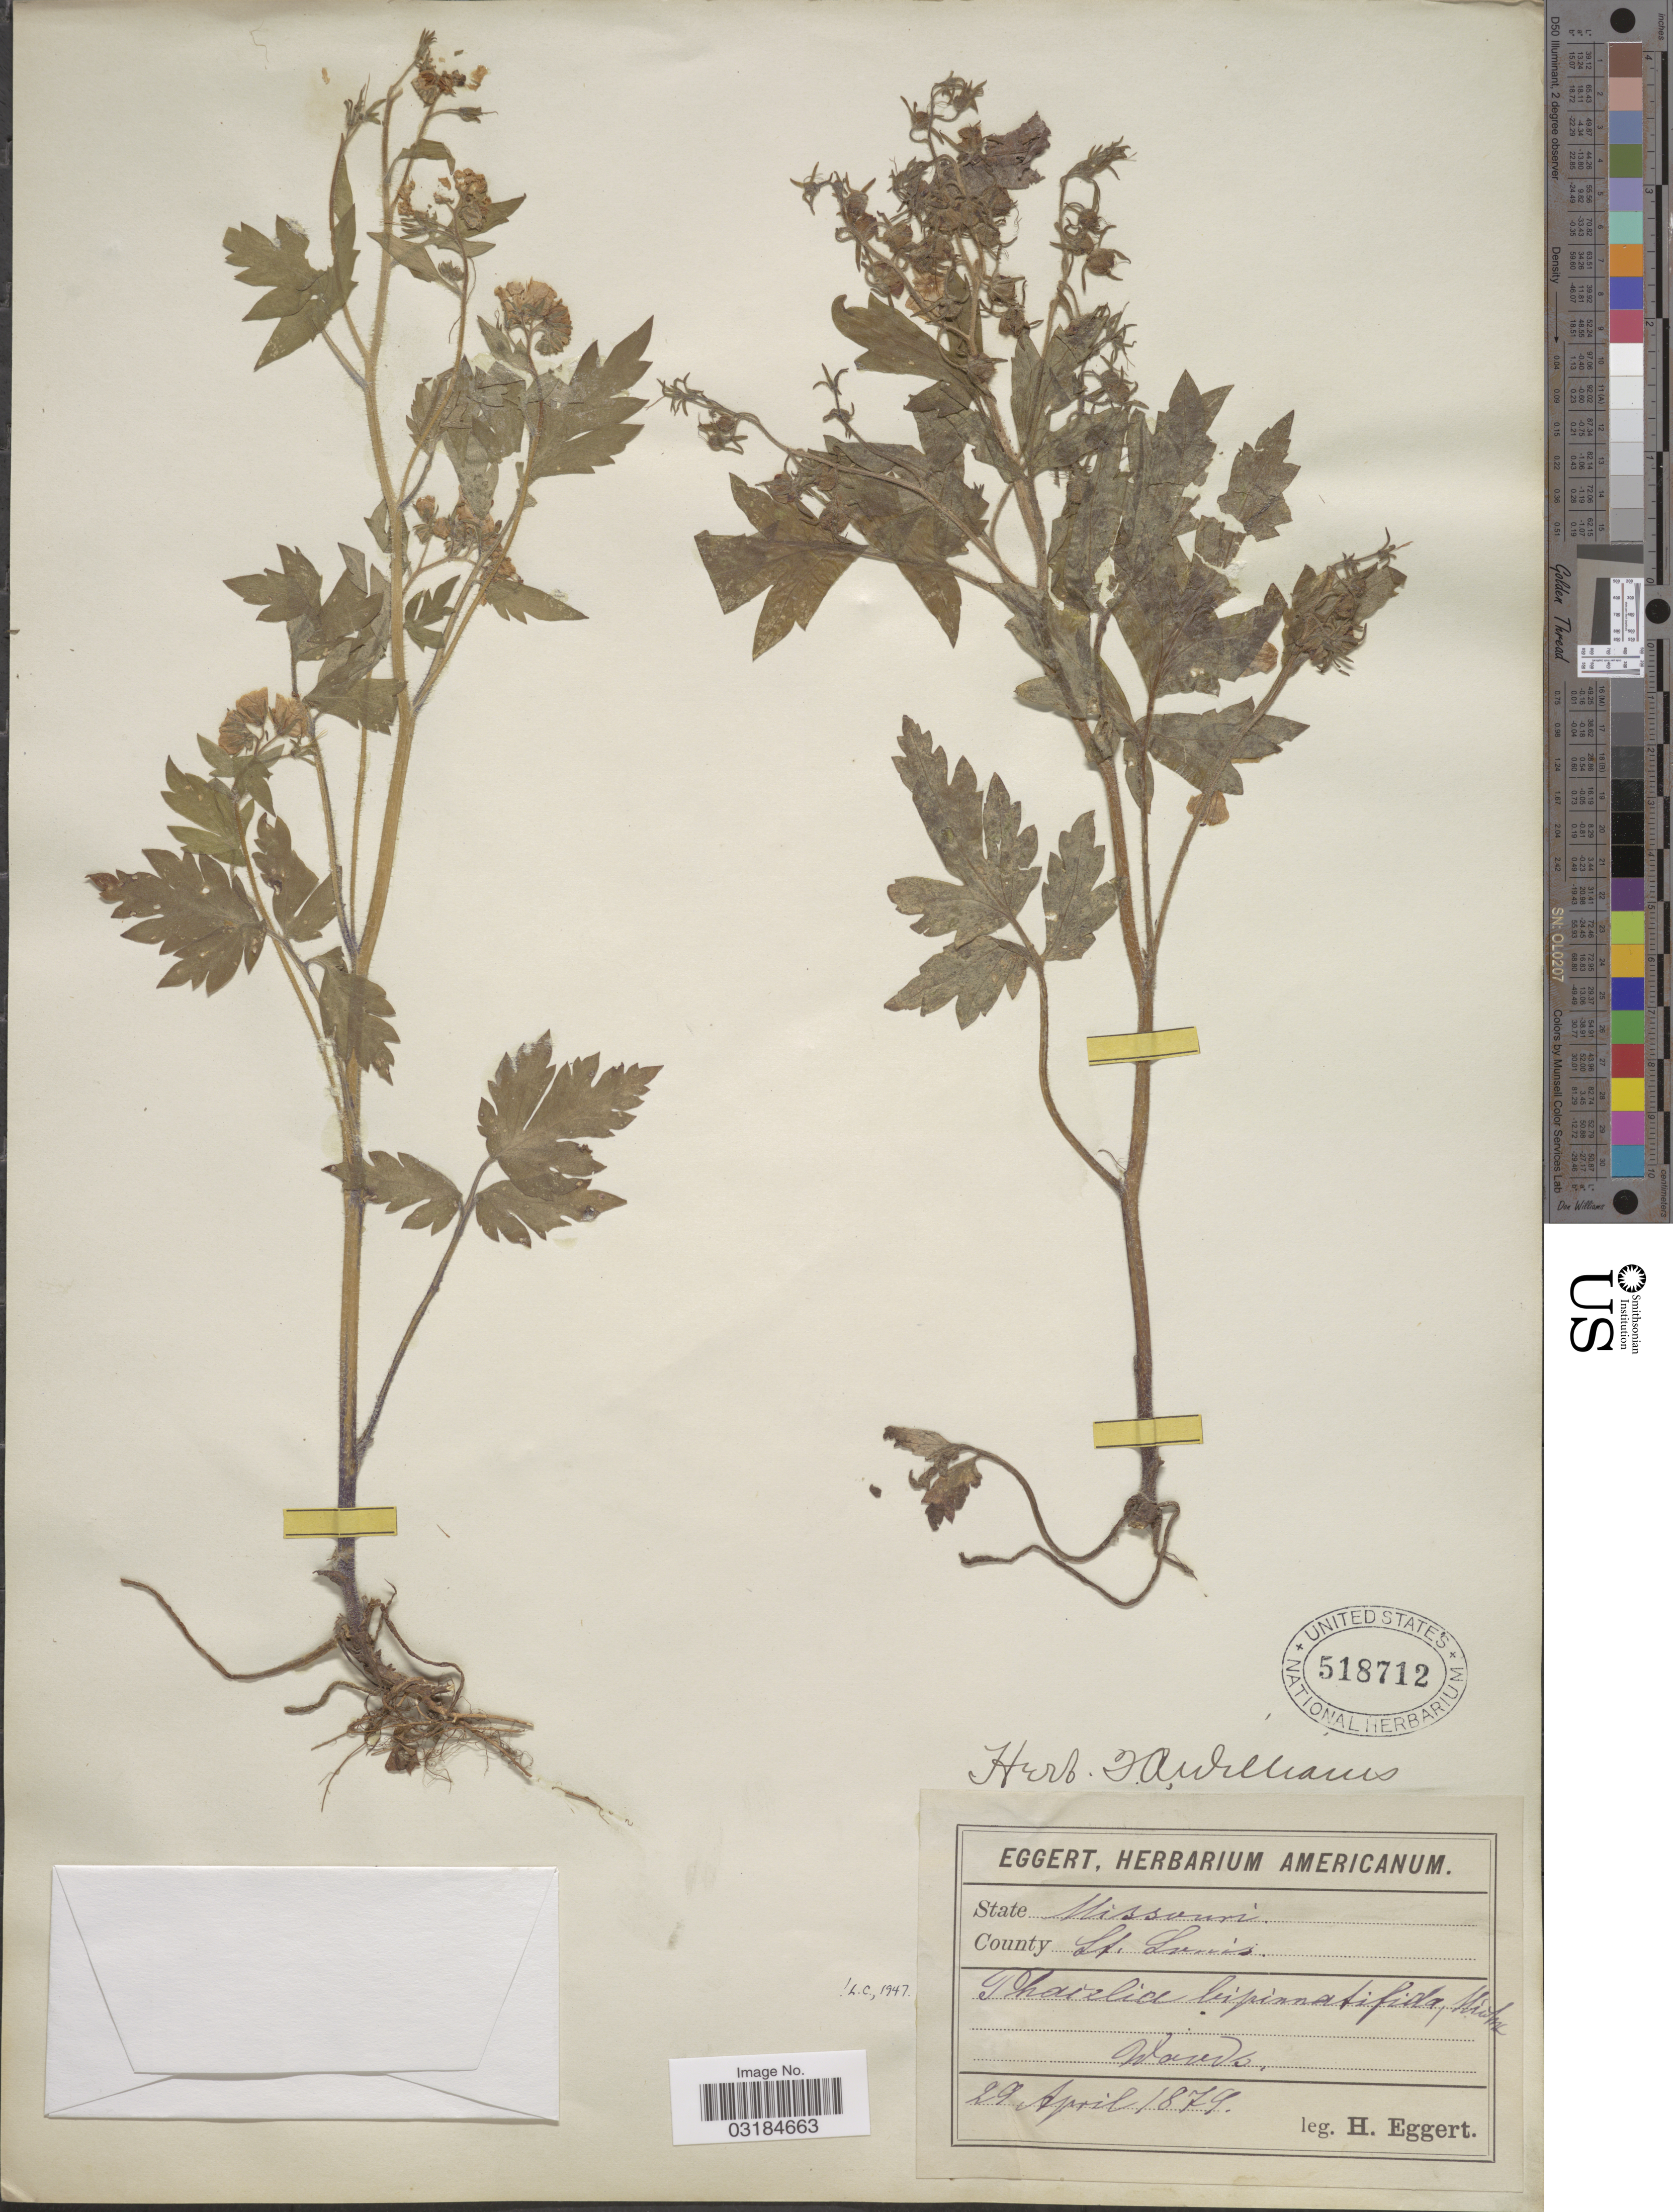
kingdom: Plantae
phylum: Tracheophyta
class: Magnoliopsida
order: Boraginales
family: Hydrophyllaceae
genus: Phacelia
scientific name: Phacelia bipinnatifida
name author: (Atwood) Michx.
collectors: H. Eggert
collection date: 1879-04-29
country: United States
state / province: Missouri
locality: County St. Louis. Woods.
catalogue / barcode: US 518712